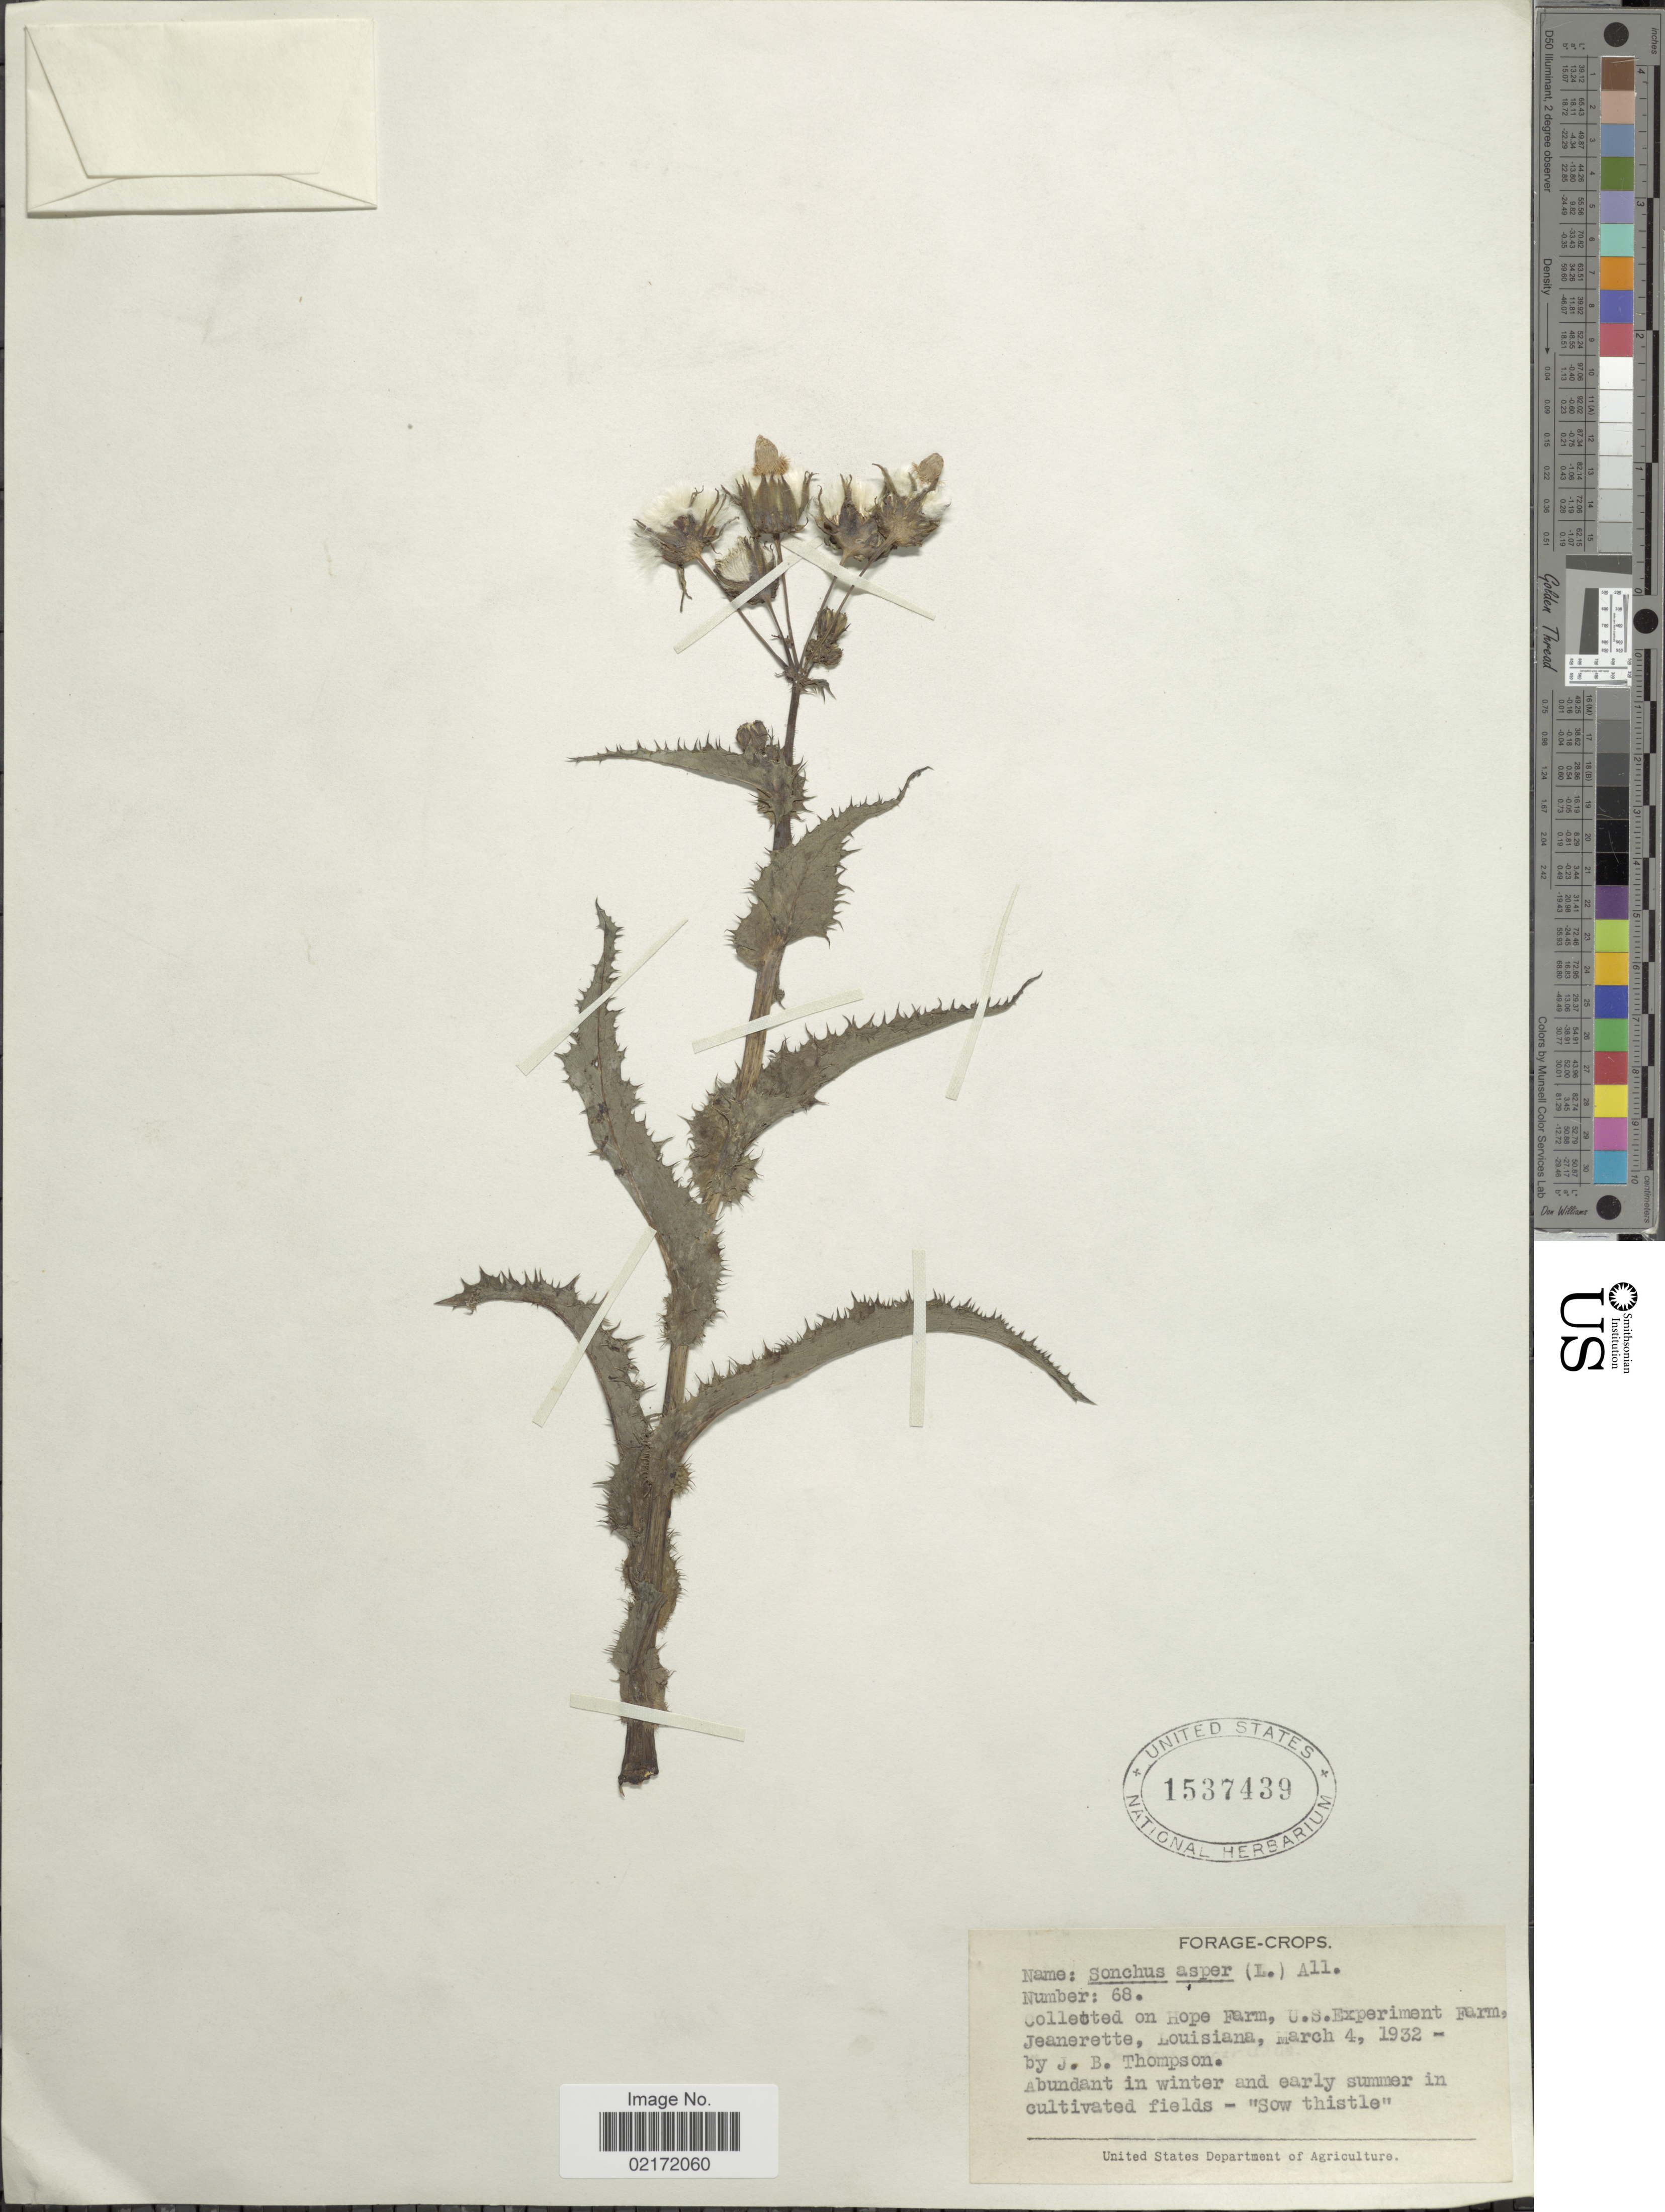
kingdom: Plantae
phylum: Tracheophyta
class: Magnoliopsida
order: Asterales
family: Asteraceae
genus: Sonchus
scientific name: Sonchus asper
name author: (L.) Hill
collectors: J. B. Thompson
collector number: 68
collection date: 1932-03-04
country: United States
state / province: Louisiana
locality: On Hope Farm, U.S. Experimental Farm, Jeanerette, Louisiana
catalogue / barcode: US 1537439